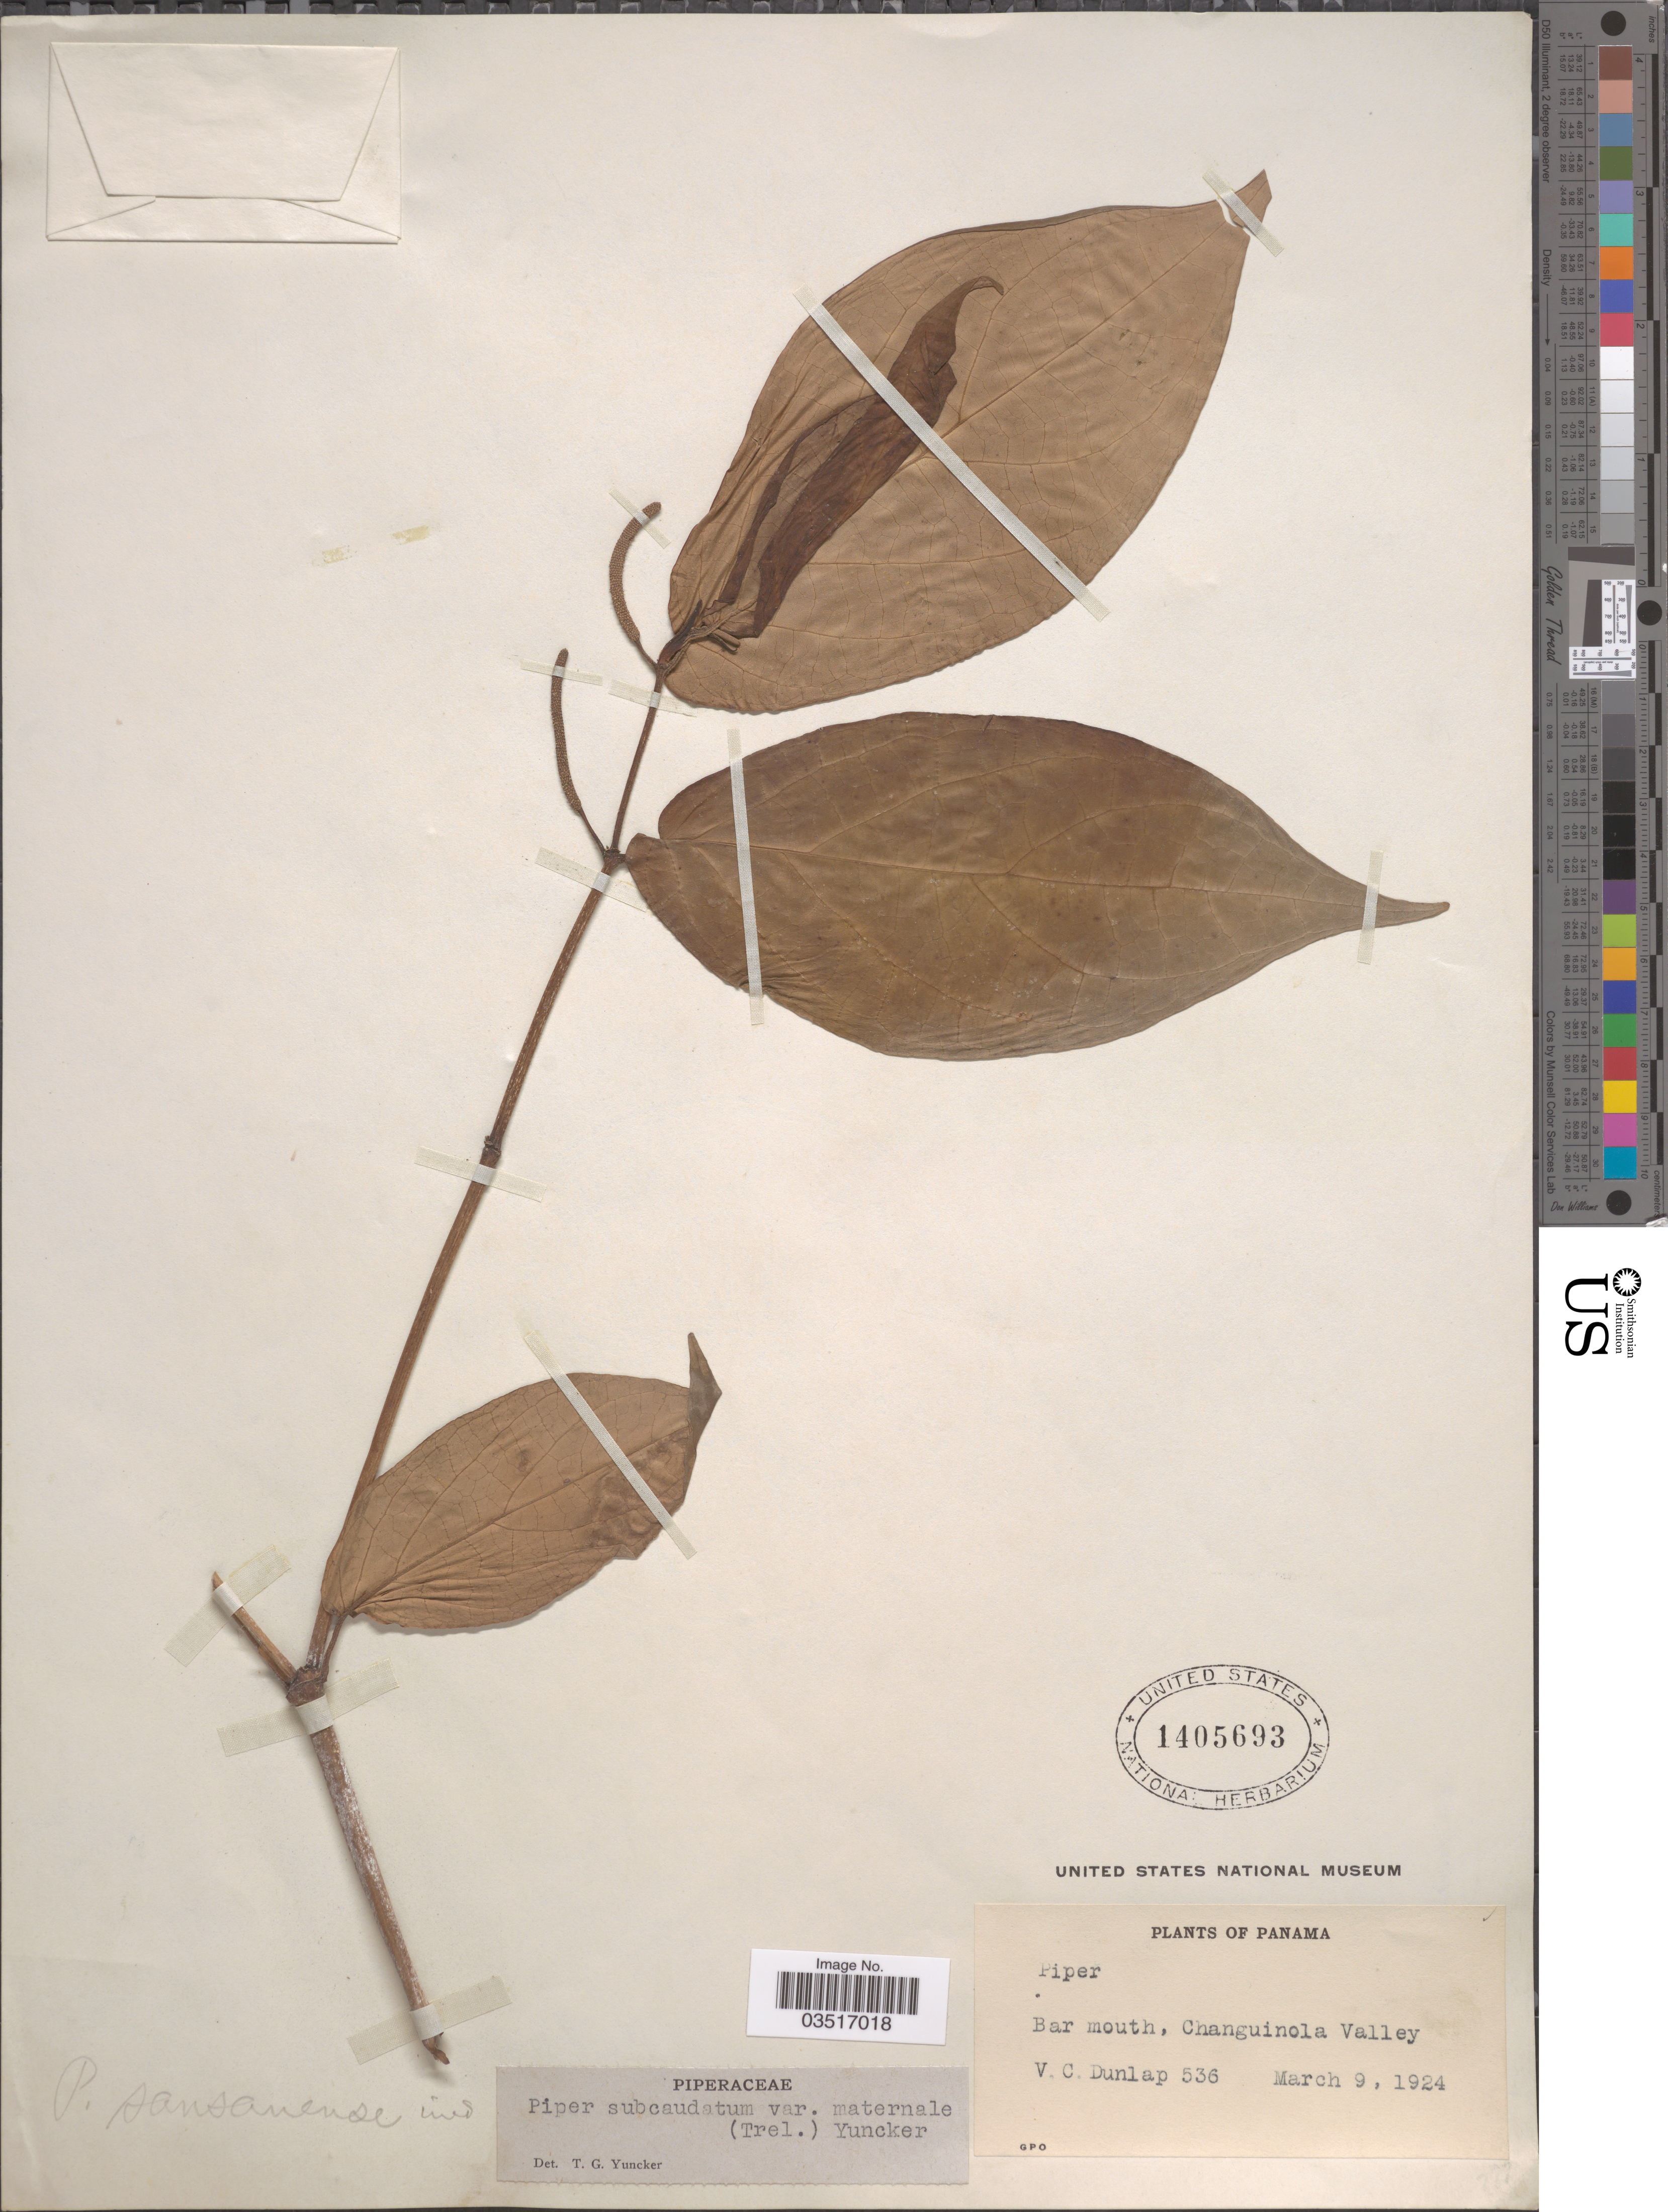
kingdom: Plantae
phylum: Tracheophyta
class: Magnoliopsida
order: Piperales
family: Piperaceae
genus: Piper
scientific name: Piper subcaudatum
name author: Trel.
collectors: V. C. Dunlap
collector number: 536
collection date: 1924-03-09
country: Panama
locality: Bar mouth, Changuinola Valley.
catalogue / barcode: US 1405693